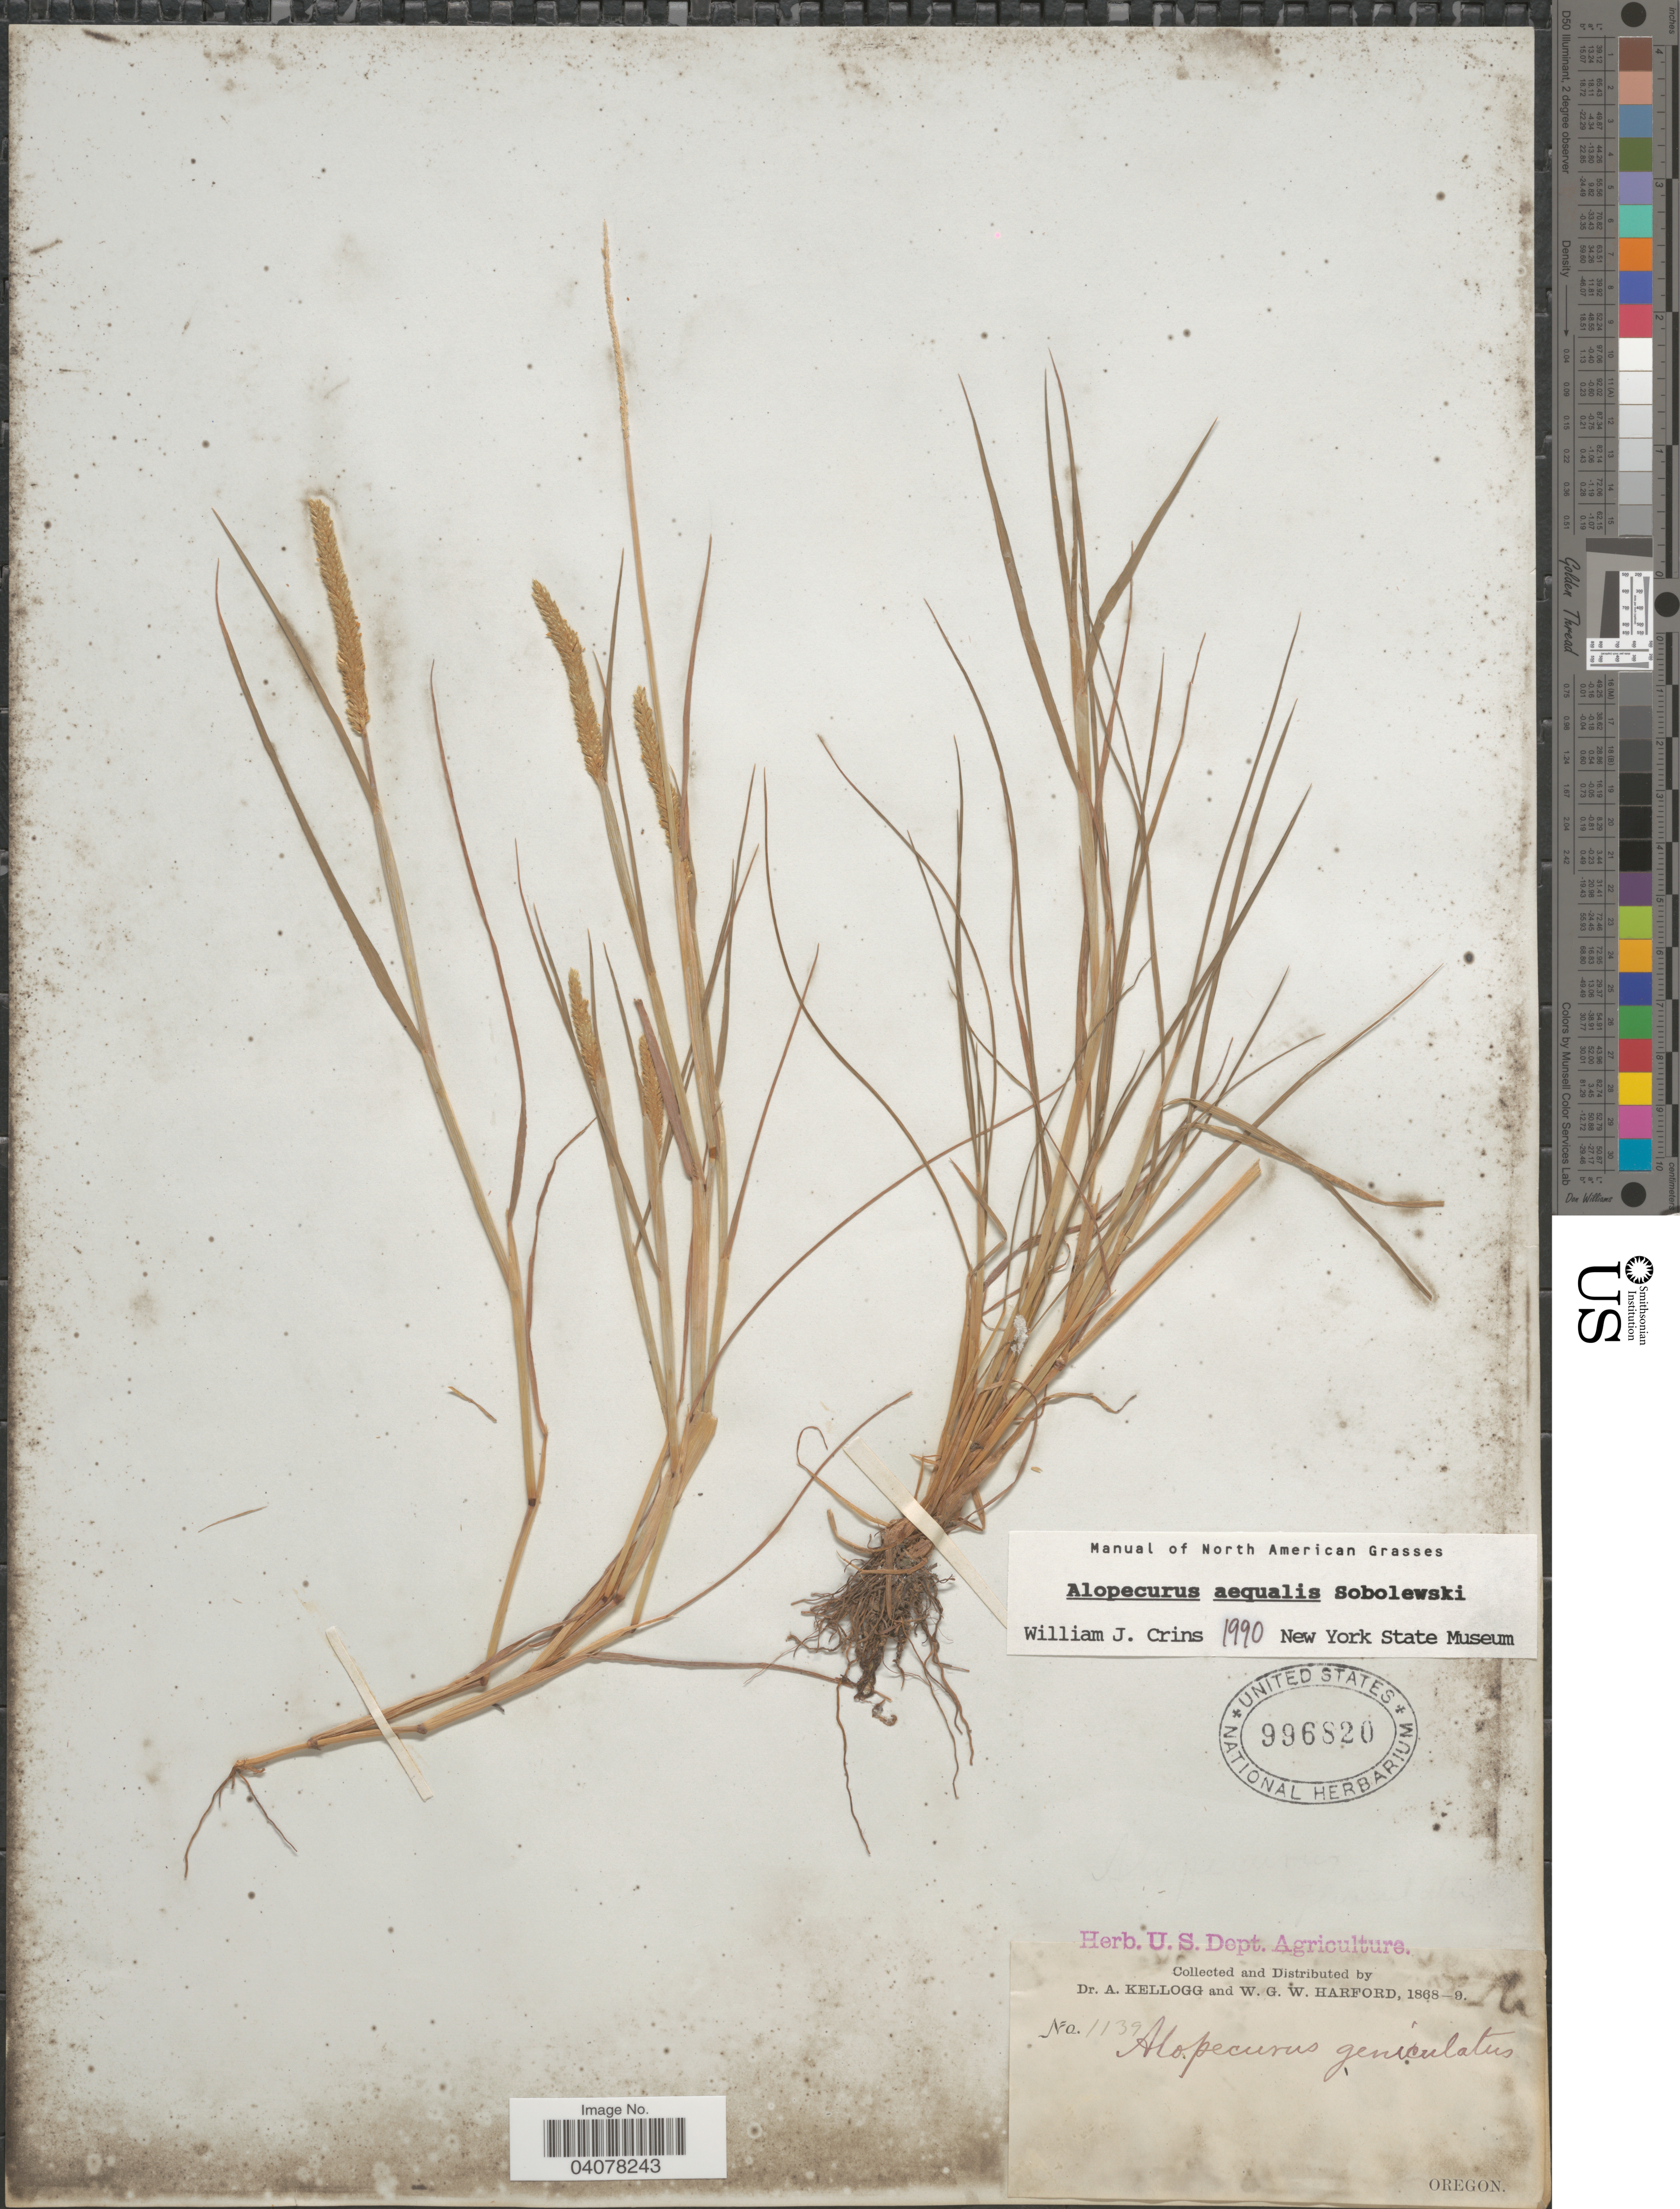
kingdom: Plantae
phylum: Tracheophyta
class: Liliopsida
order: Poales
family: Poaceae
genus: Alopecurus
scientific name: Alopecurus aequalis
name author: Sobol.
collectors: A. Kellogg & W. G. W. Harford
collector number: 1139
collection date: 1868/1869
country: United States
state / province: Oregon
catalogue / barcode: US 996820